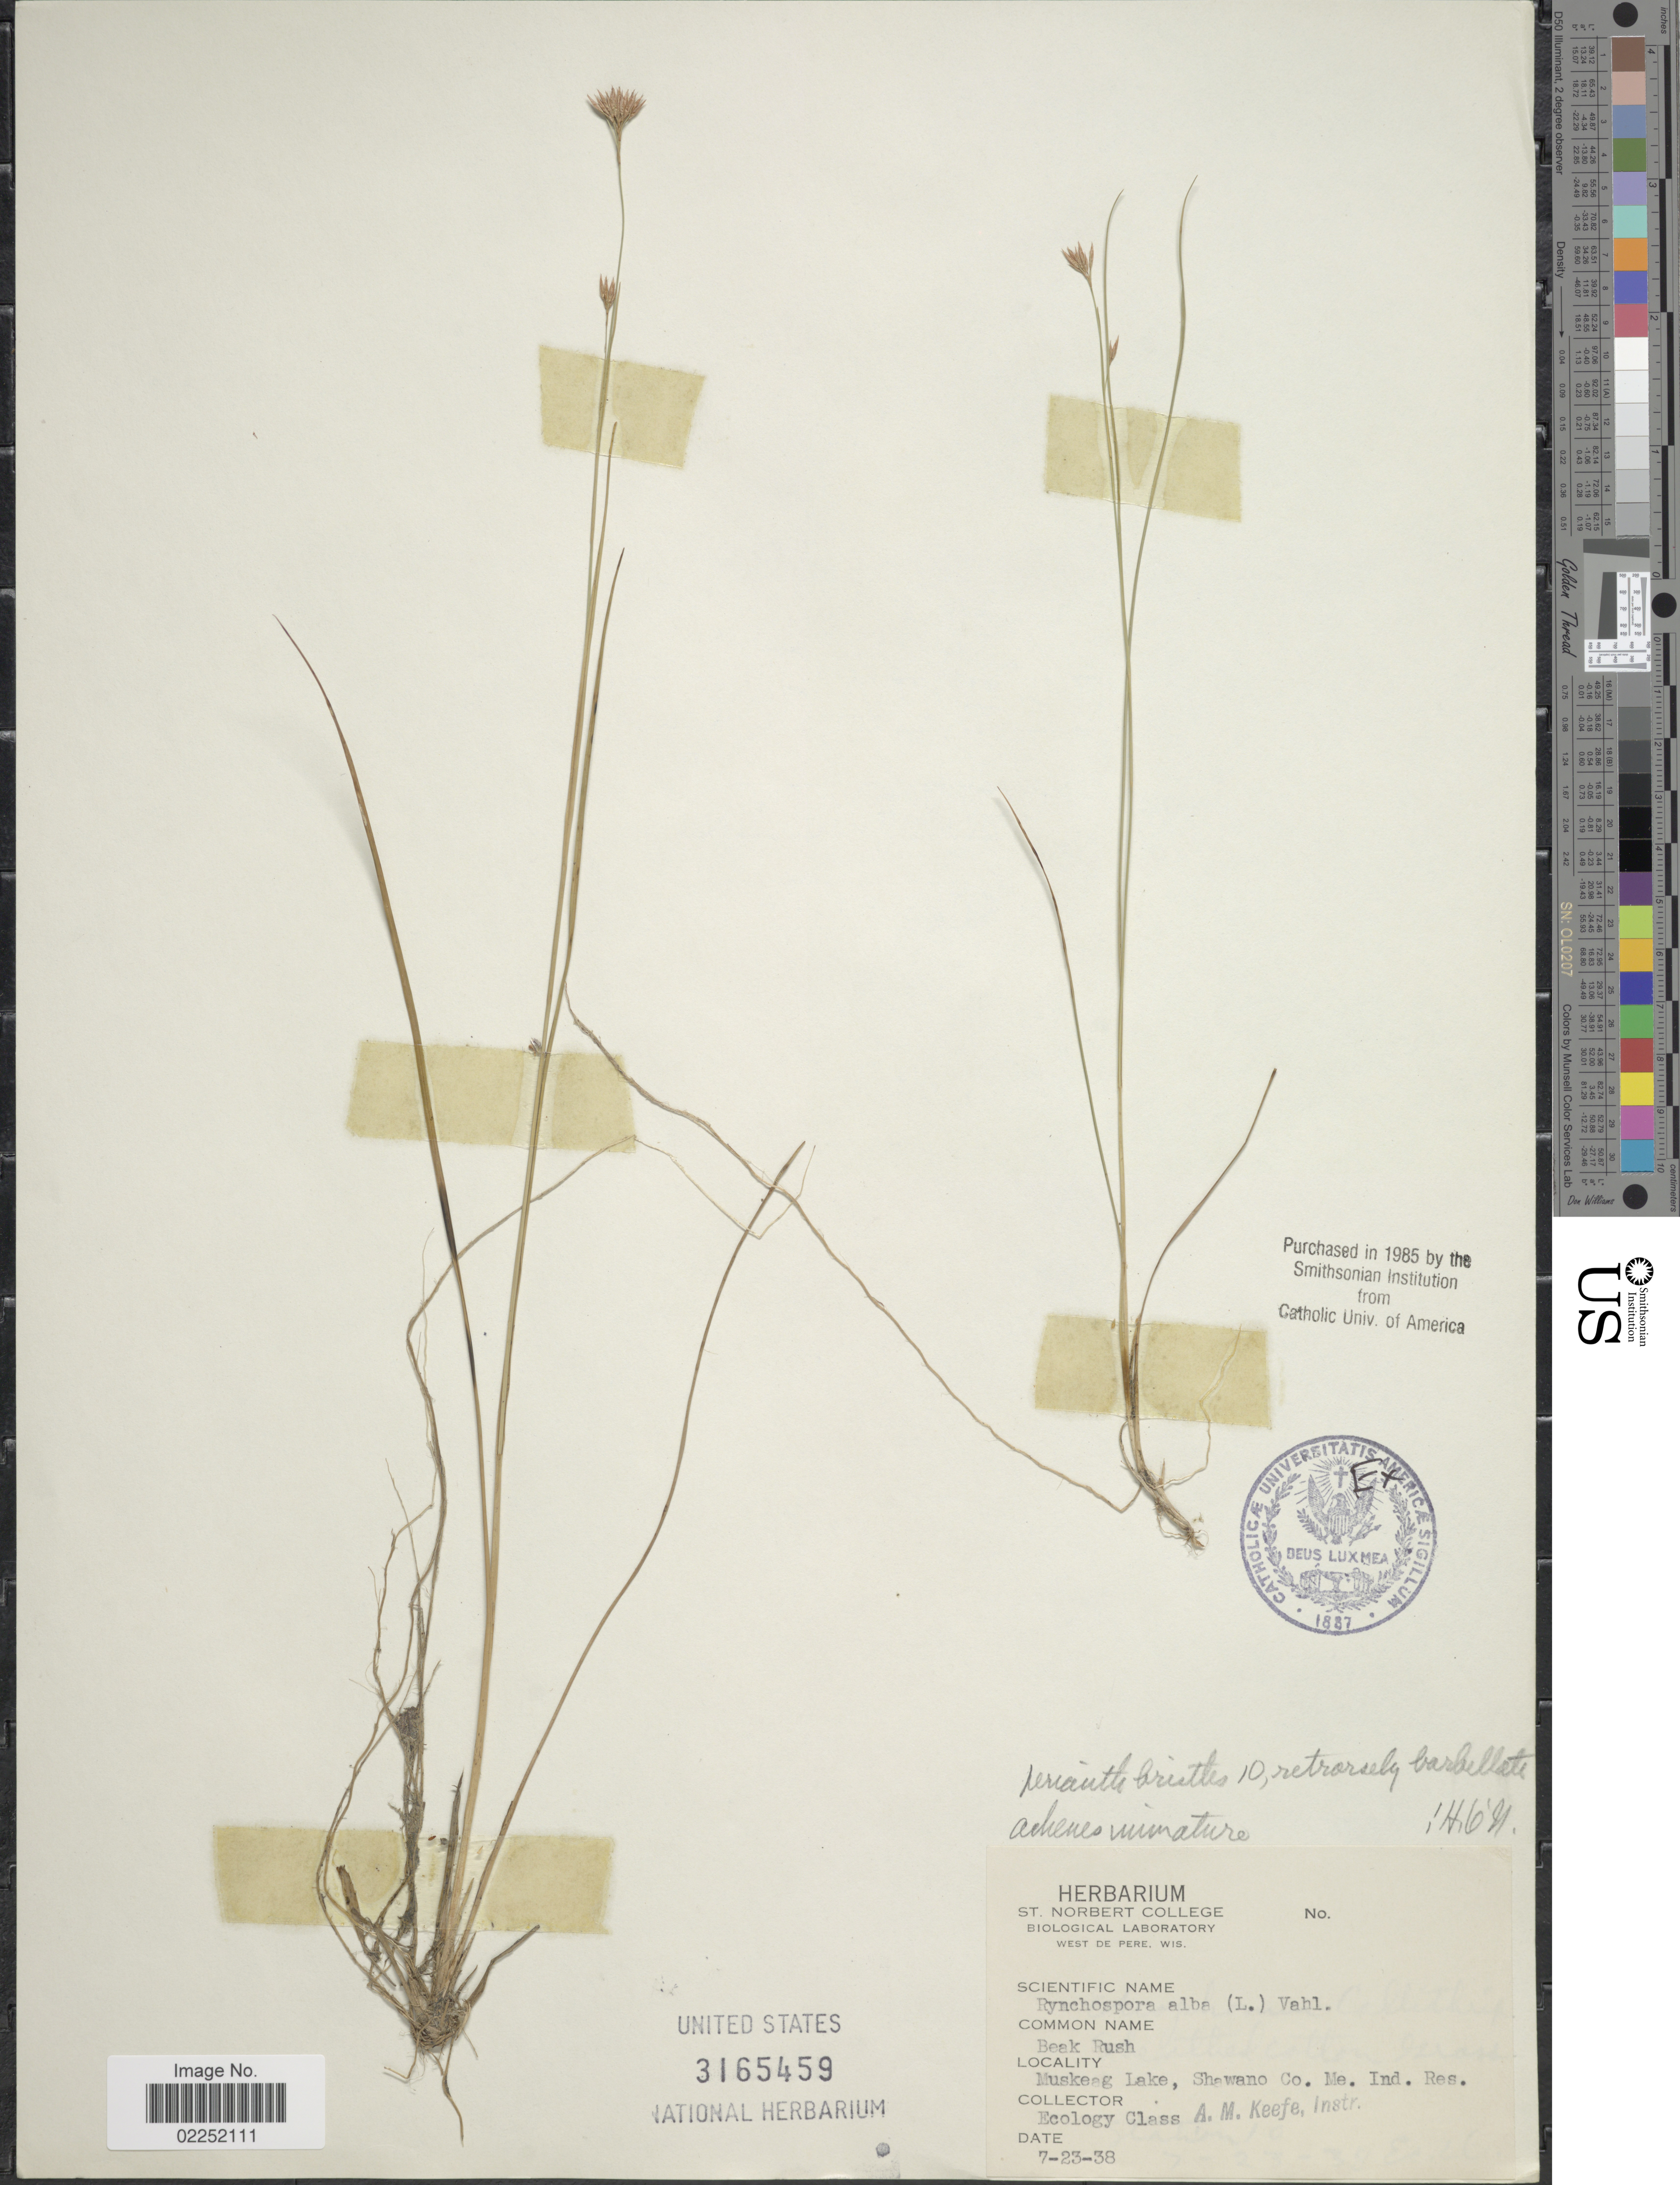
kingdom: Plantae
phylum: Tracheophyta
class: Liliopsida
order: Poales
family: Cyperaceae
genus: Rhynchospora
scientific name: Rhynchospora alba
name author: (L.) Vahl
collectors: Ecology class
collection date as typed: Transcribed d/m/y: 23/7/38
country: United States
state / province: Maine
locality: Muskeag Lake, Shawano Co. Ind Res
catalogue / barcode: US 3165459